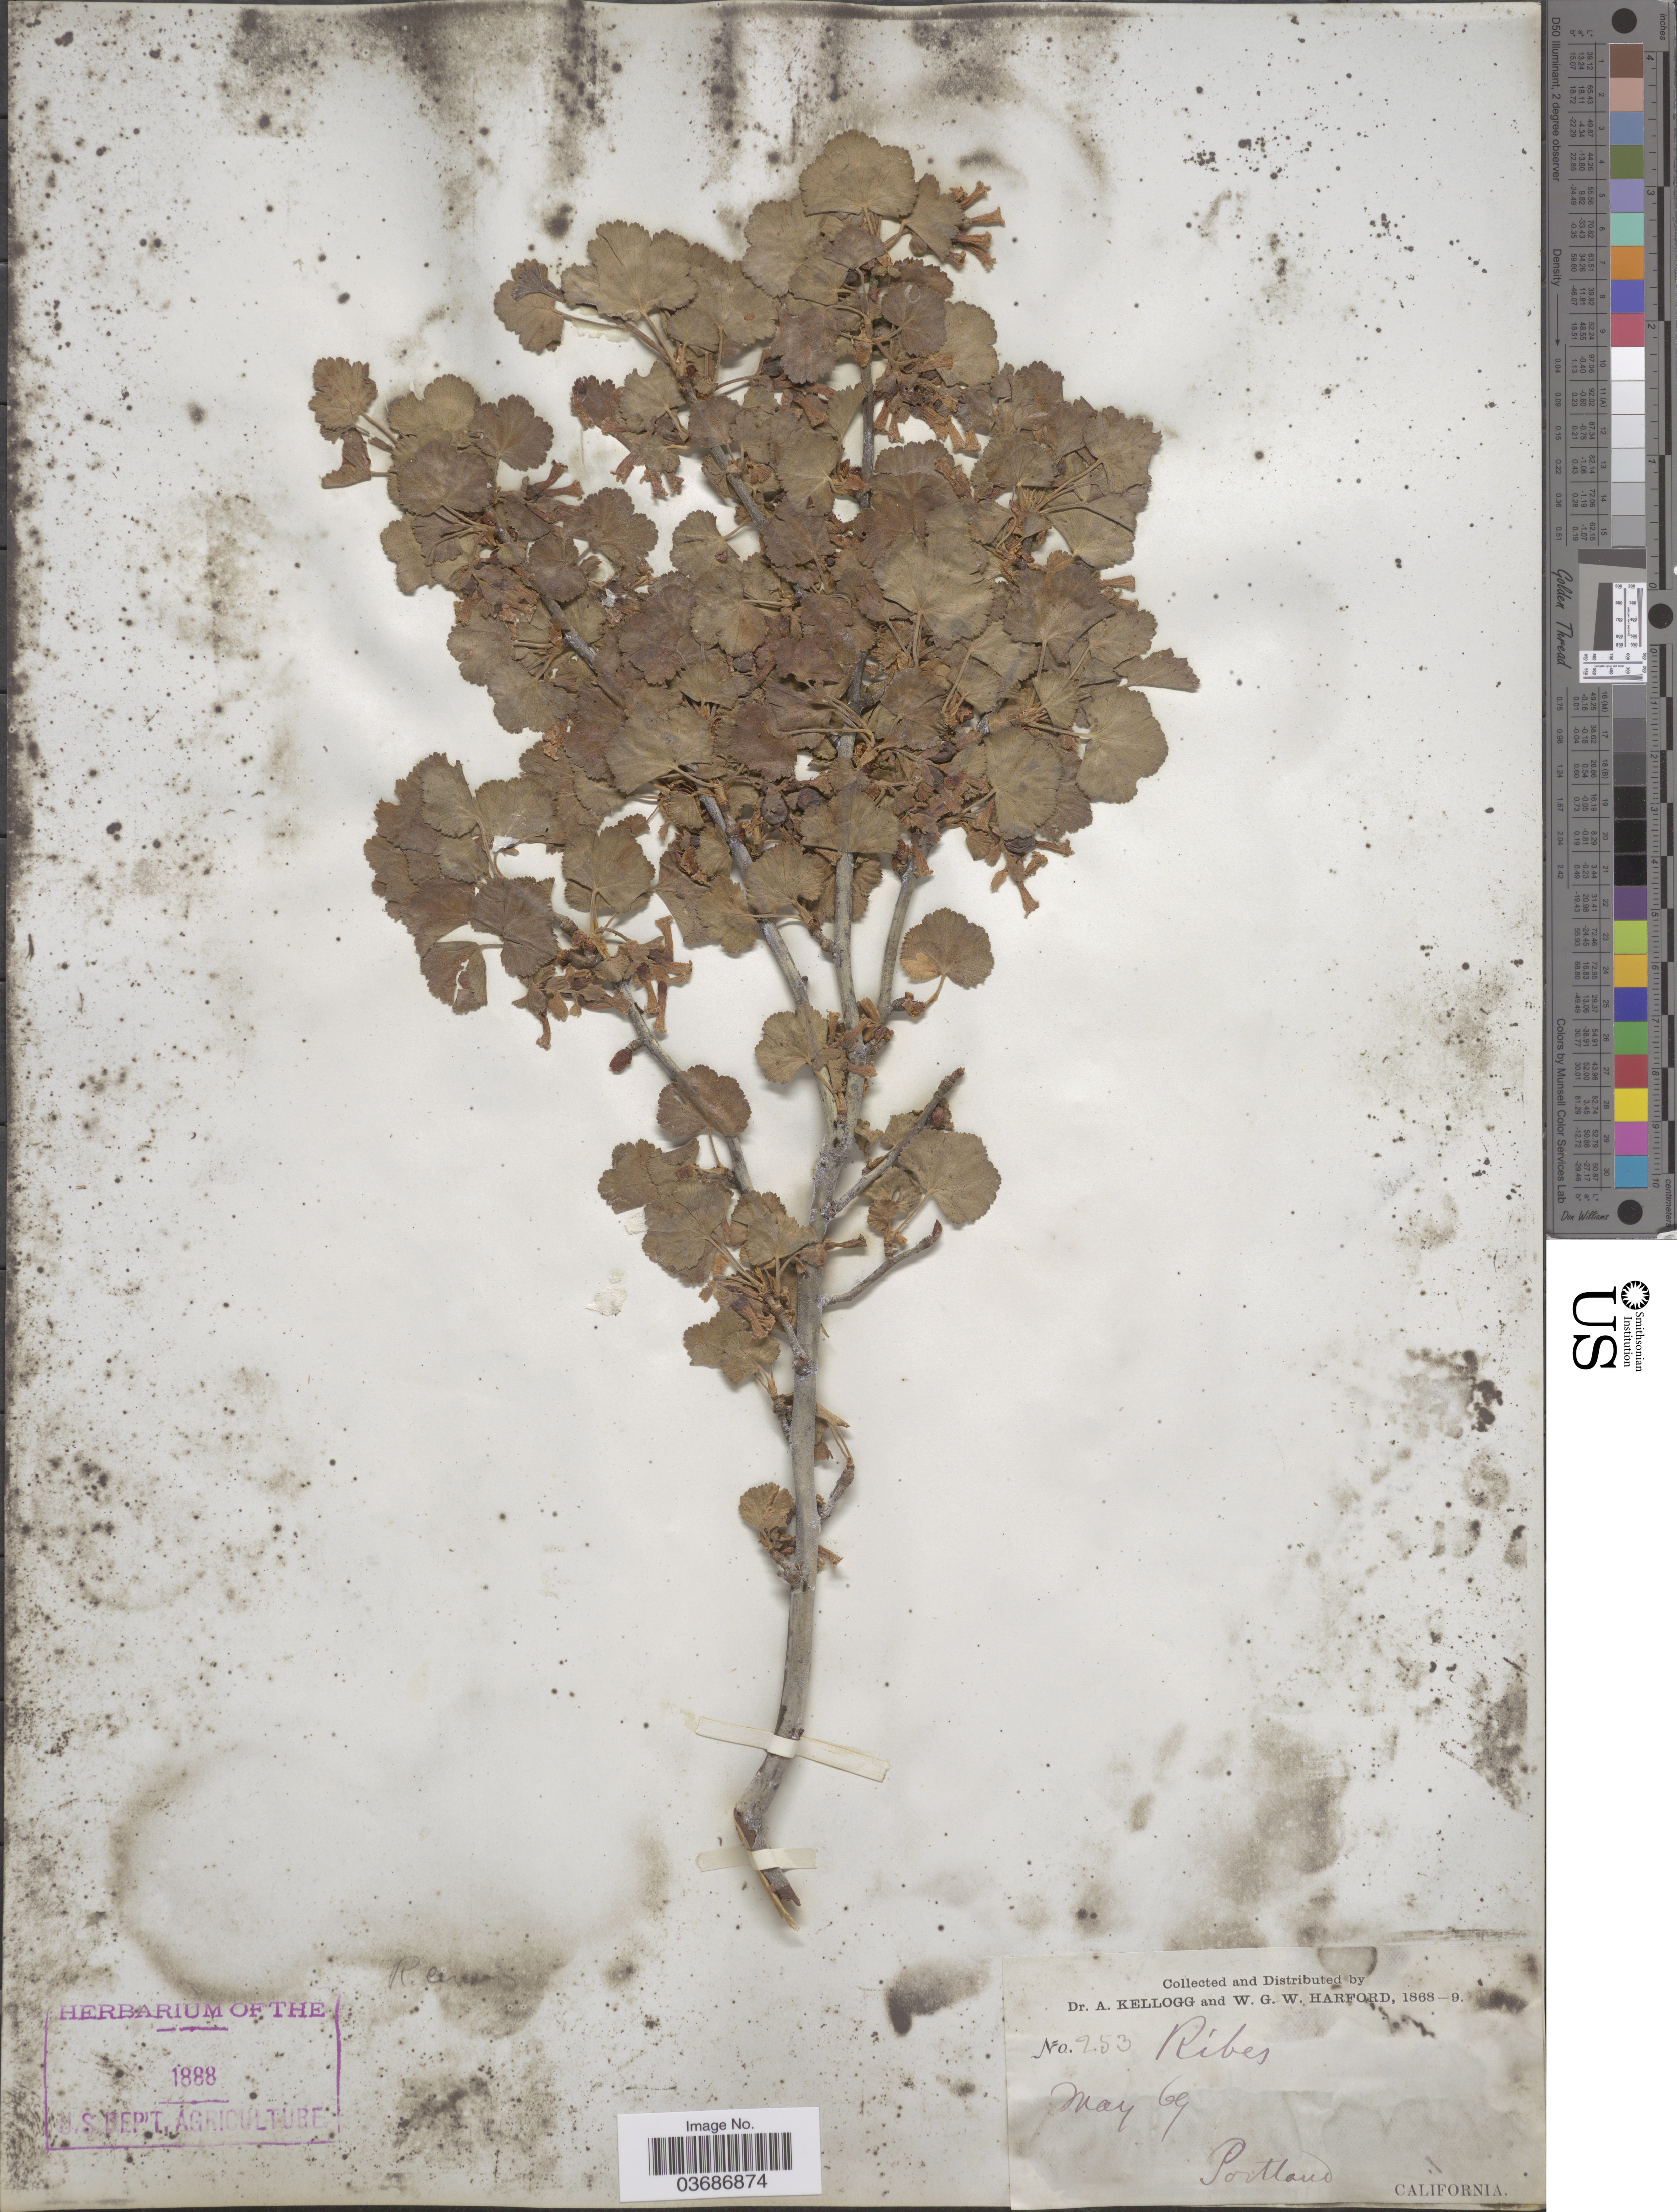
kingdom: Plantae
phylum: Tracheophyta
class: Magnoliopsida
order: Saxifragales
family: Grossulariaceae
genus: Ribes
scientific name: Ribes cereum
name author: Douglas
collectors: A. Kellogg & W. G. W. Harford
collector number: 253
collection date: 1869-05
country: United States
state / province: California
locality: Portland.